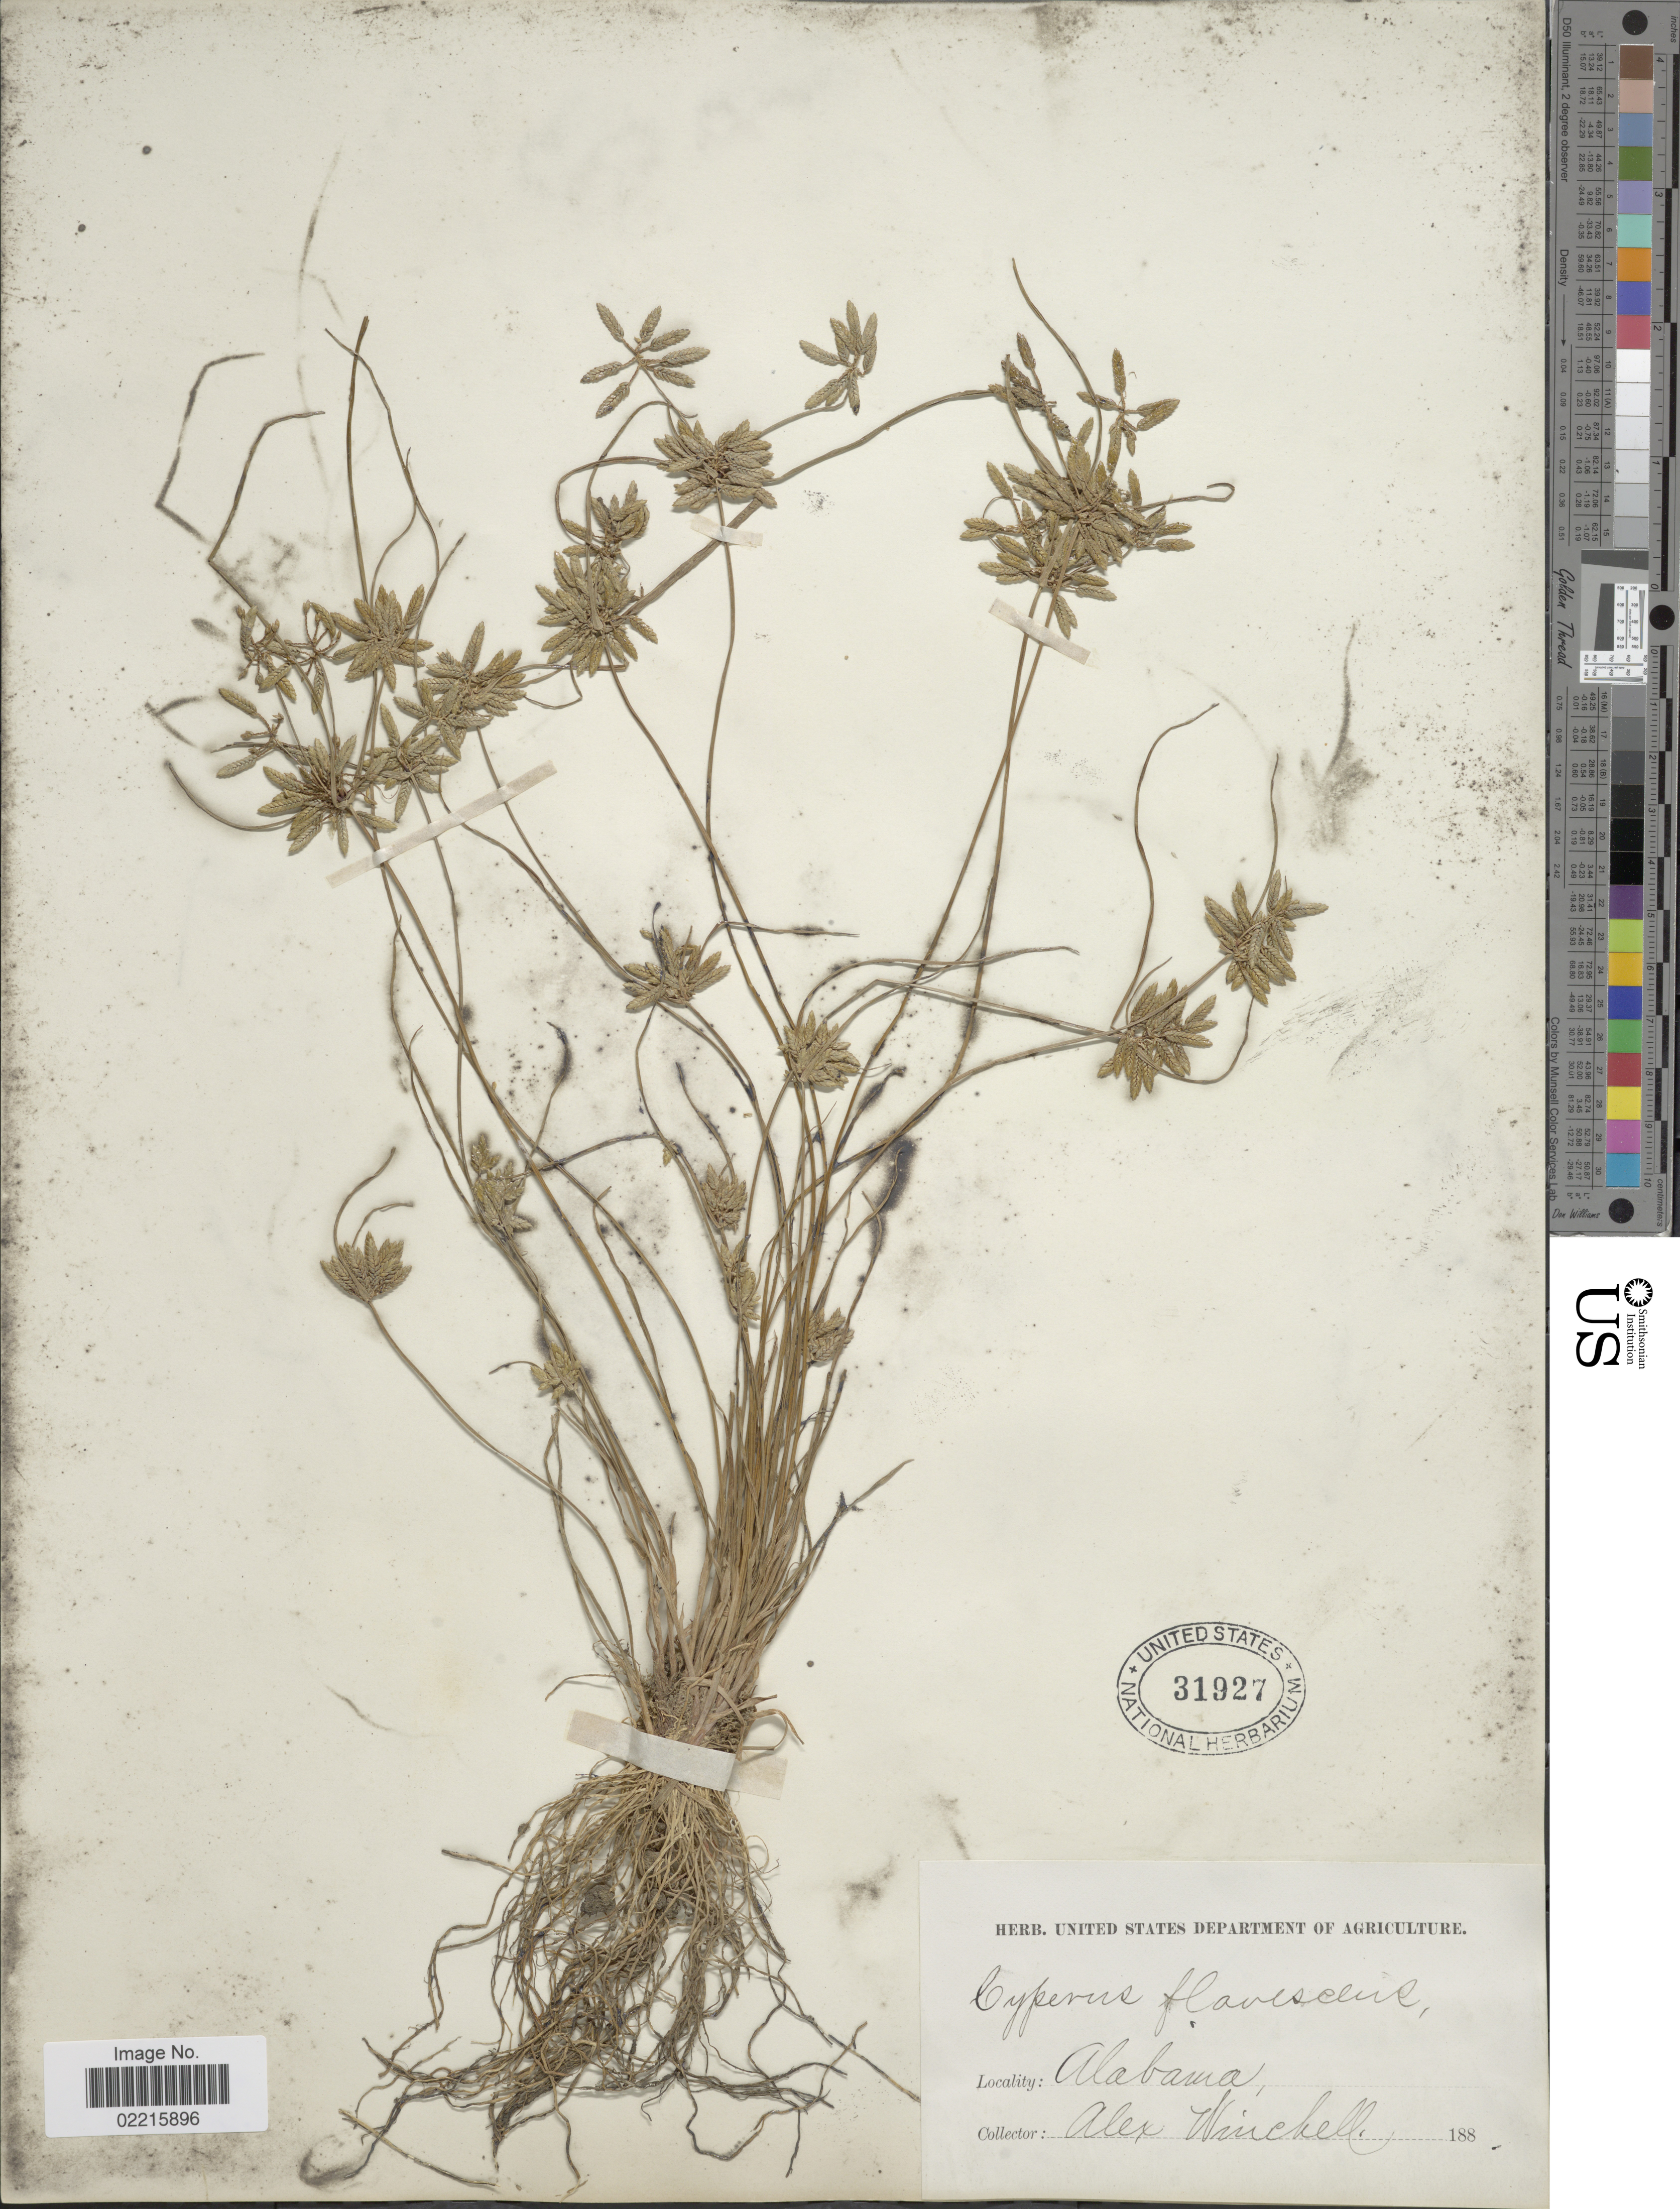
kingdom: Plantae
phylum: Tracheophyta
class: Liliopsida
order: Poales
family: Cyperaceae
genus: Cyperus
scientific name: Cyperus flavescens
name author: L.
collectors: A. Winchell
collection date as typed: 188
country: United States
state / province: Alabama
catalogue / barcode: US 31927